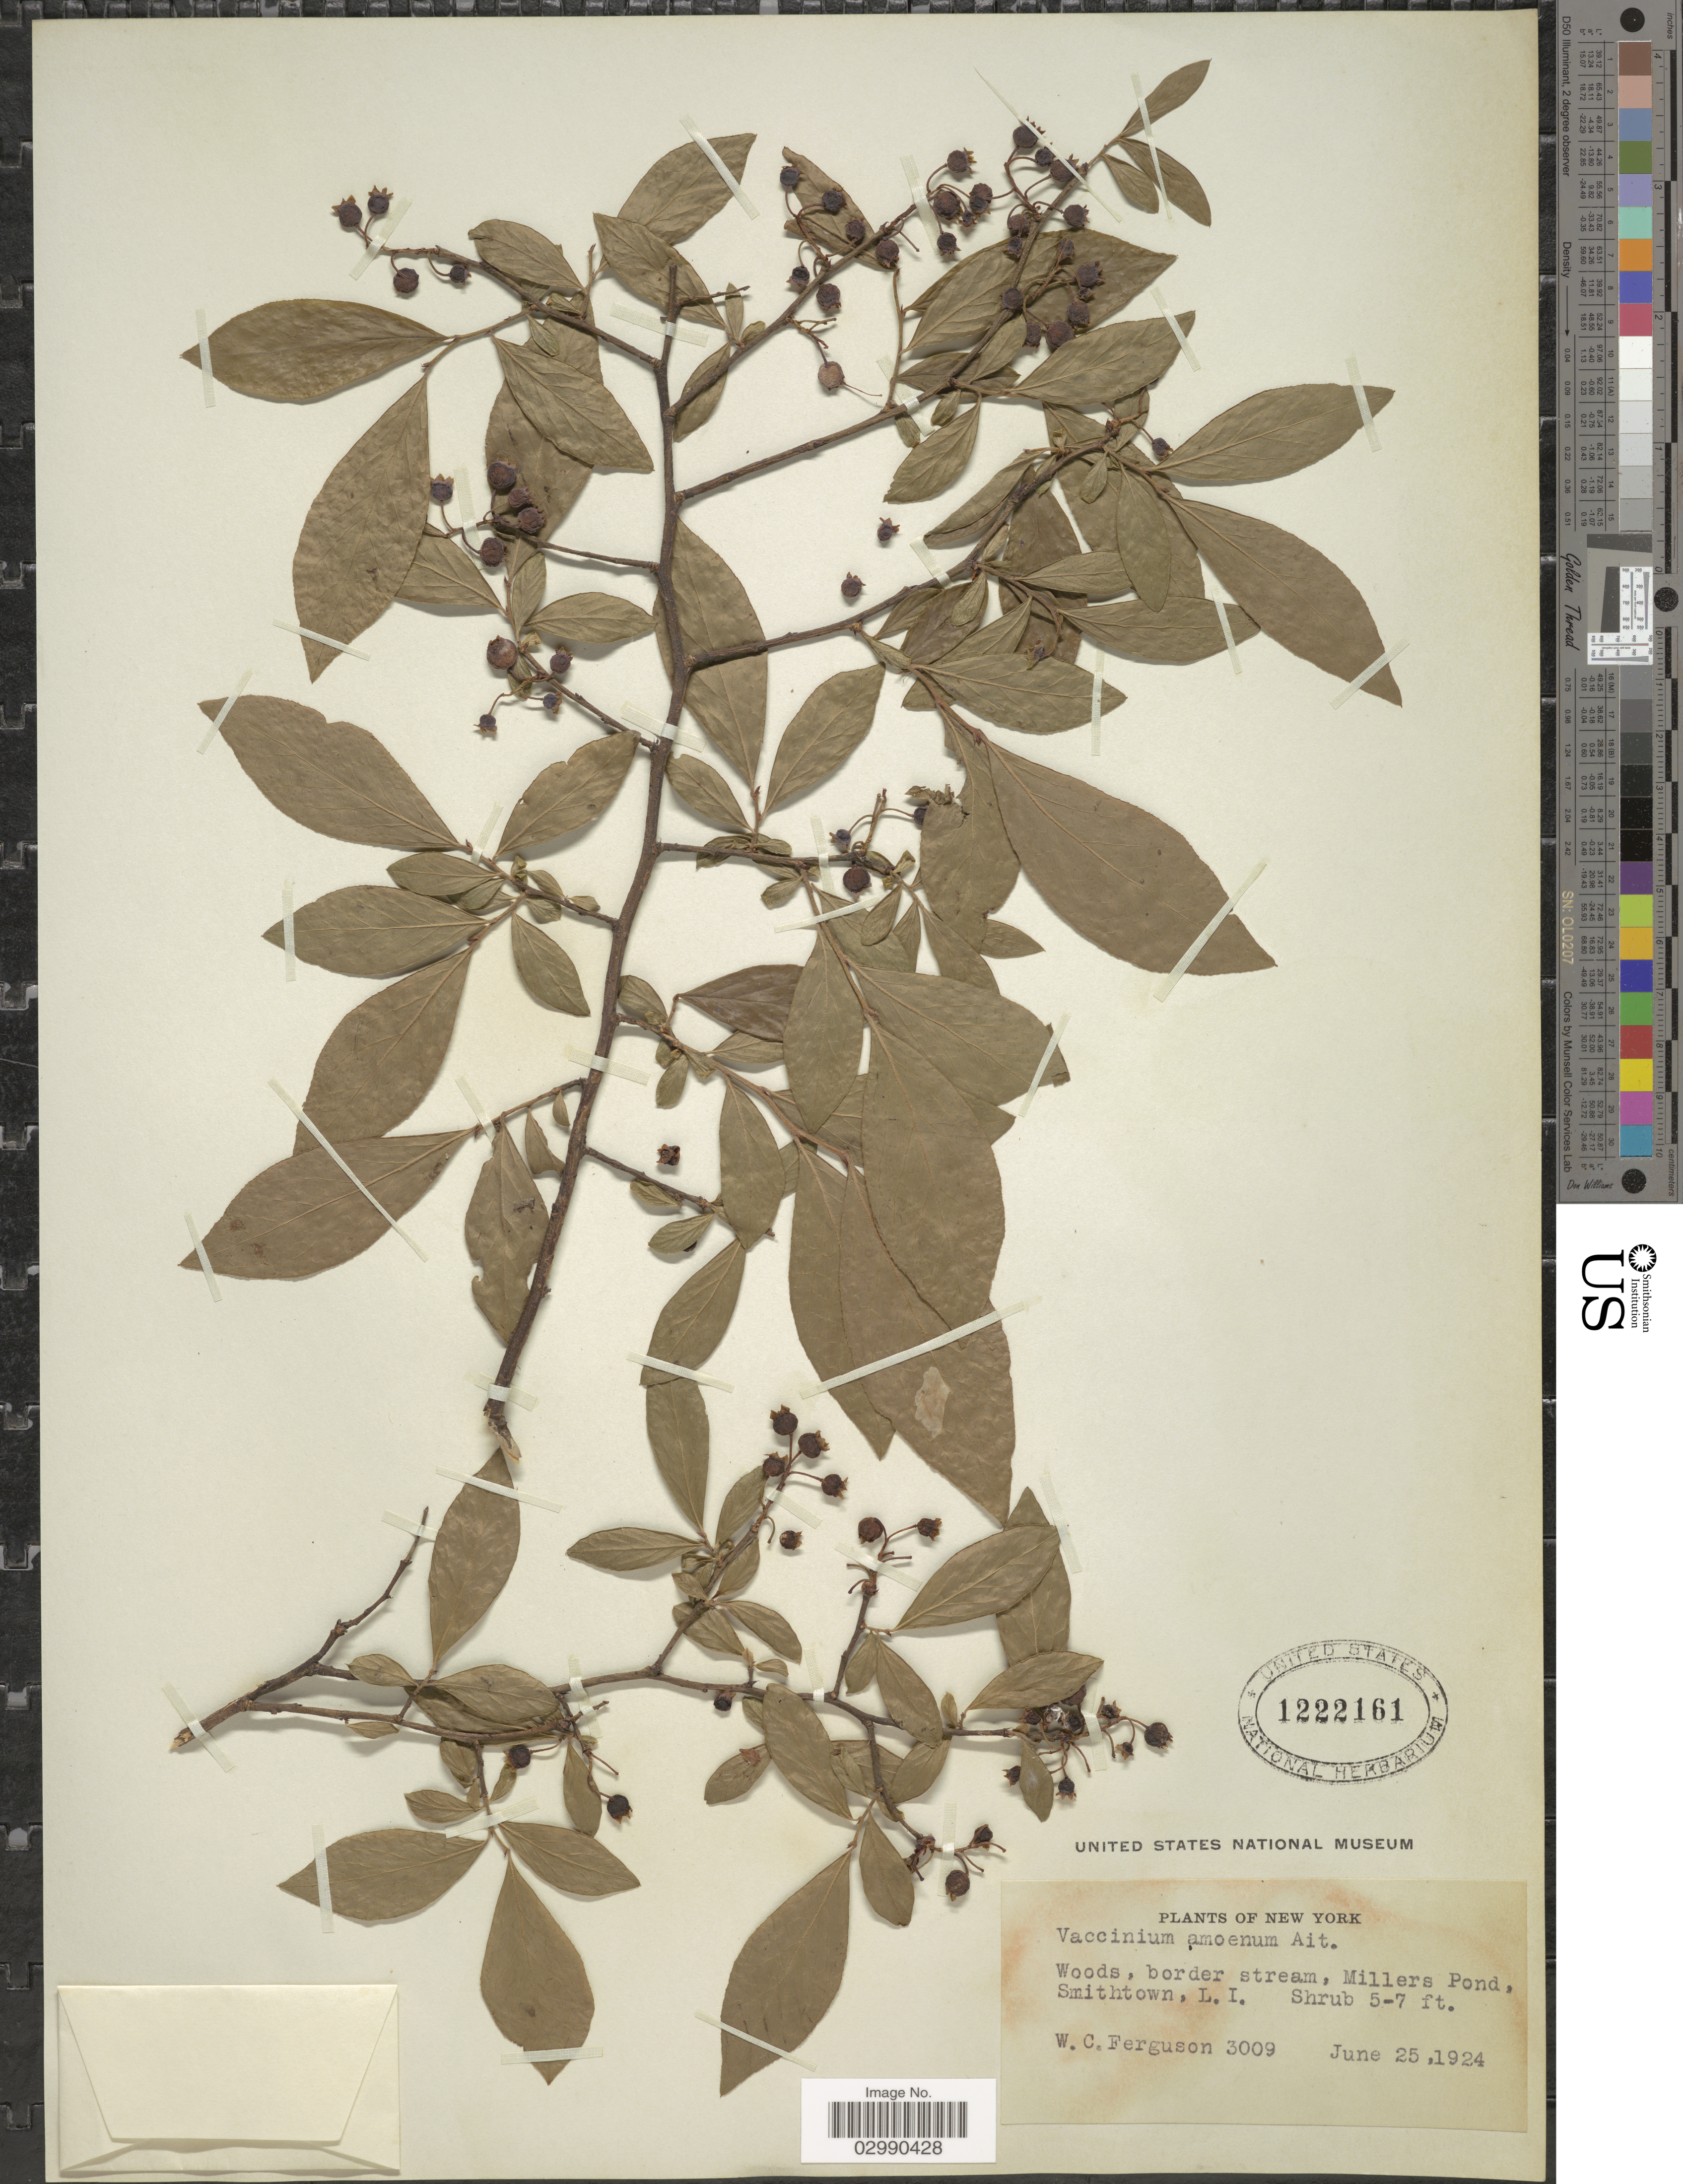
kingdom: Plantae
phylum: Tracheophyta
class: Magnoliopsida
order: Ericales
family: Ericaceae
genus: Vaccinium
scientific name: Vaccinium vicinum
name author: E.P. Bicknell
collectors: W. Ferguson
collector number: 3009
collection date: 1924-06-25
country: United States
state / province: New York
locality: Millers Pond, Smithown, L.I.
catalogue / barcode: US 1222161